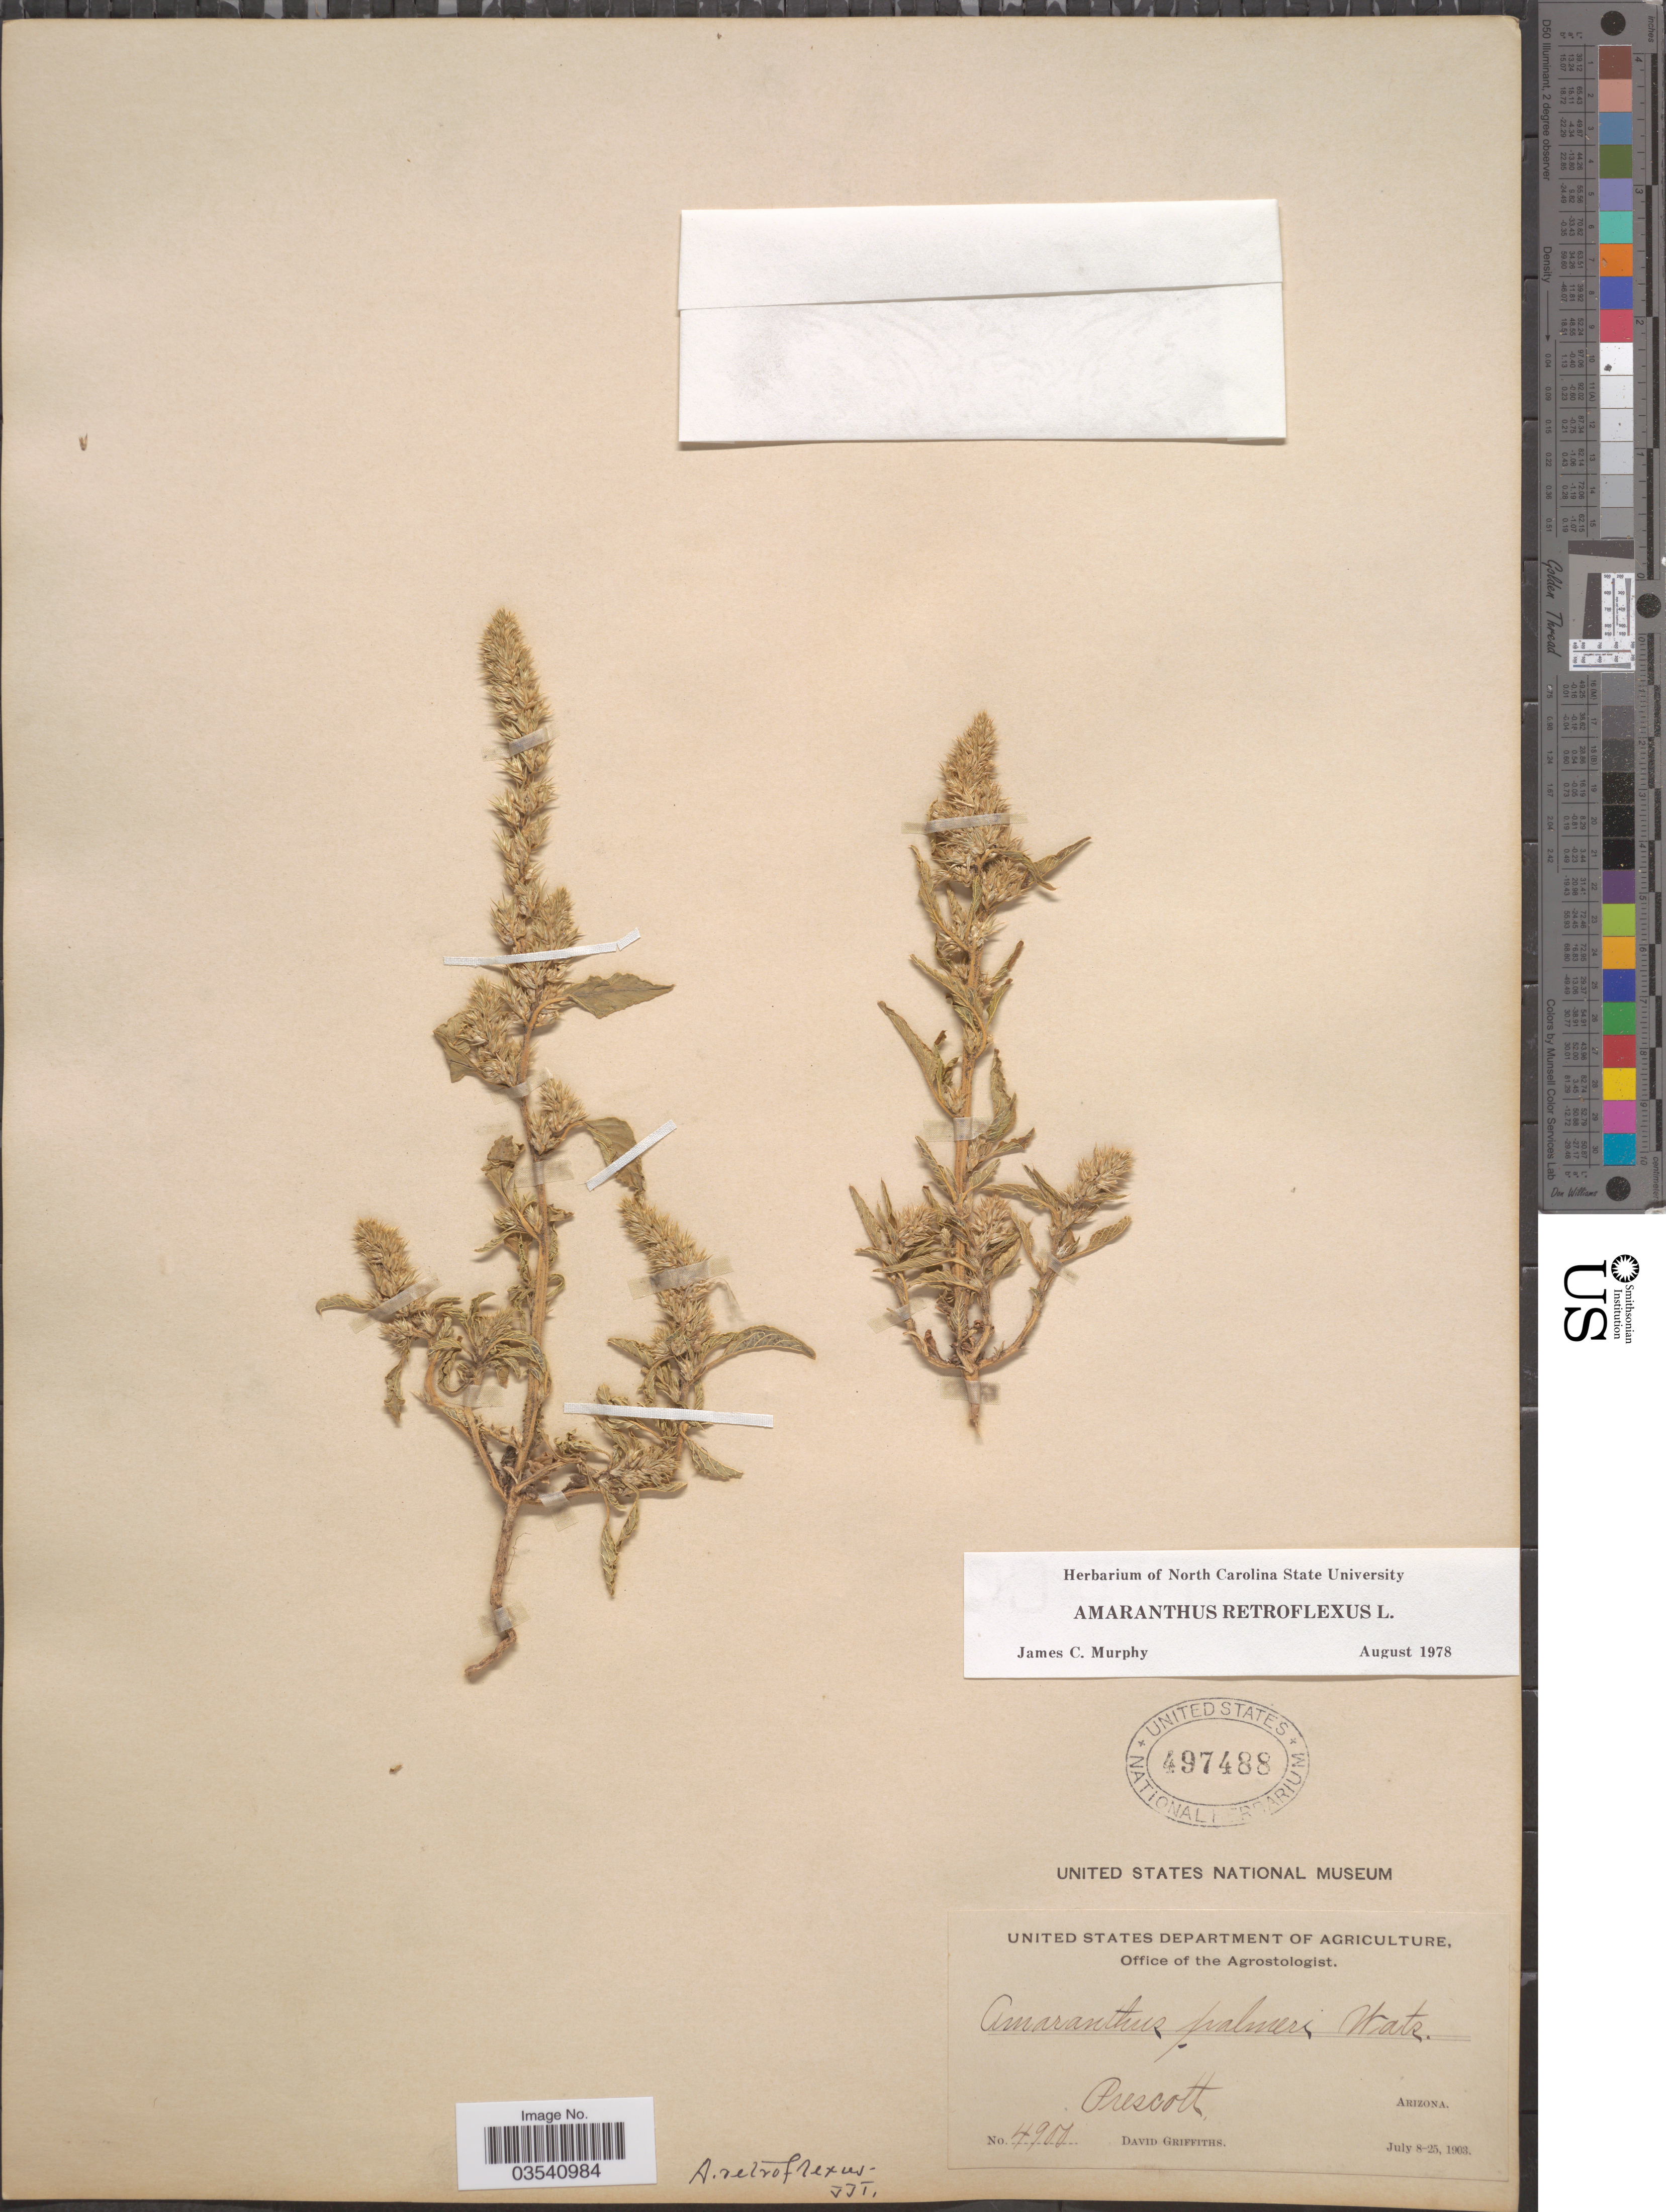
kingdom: Plantae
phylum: Tracheophyta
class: Magnoliopsida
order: Caryophyllales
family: Amaranthaceae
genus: Amaranthus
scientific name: Amaranthus retroflexus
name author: L.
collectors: D. Griffiths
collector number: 4900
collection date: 1903-07-08/1903-07-25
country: United States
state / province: Arizona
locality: Prescott.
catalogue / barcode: US 497488